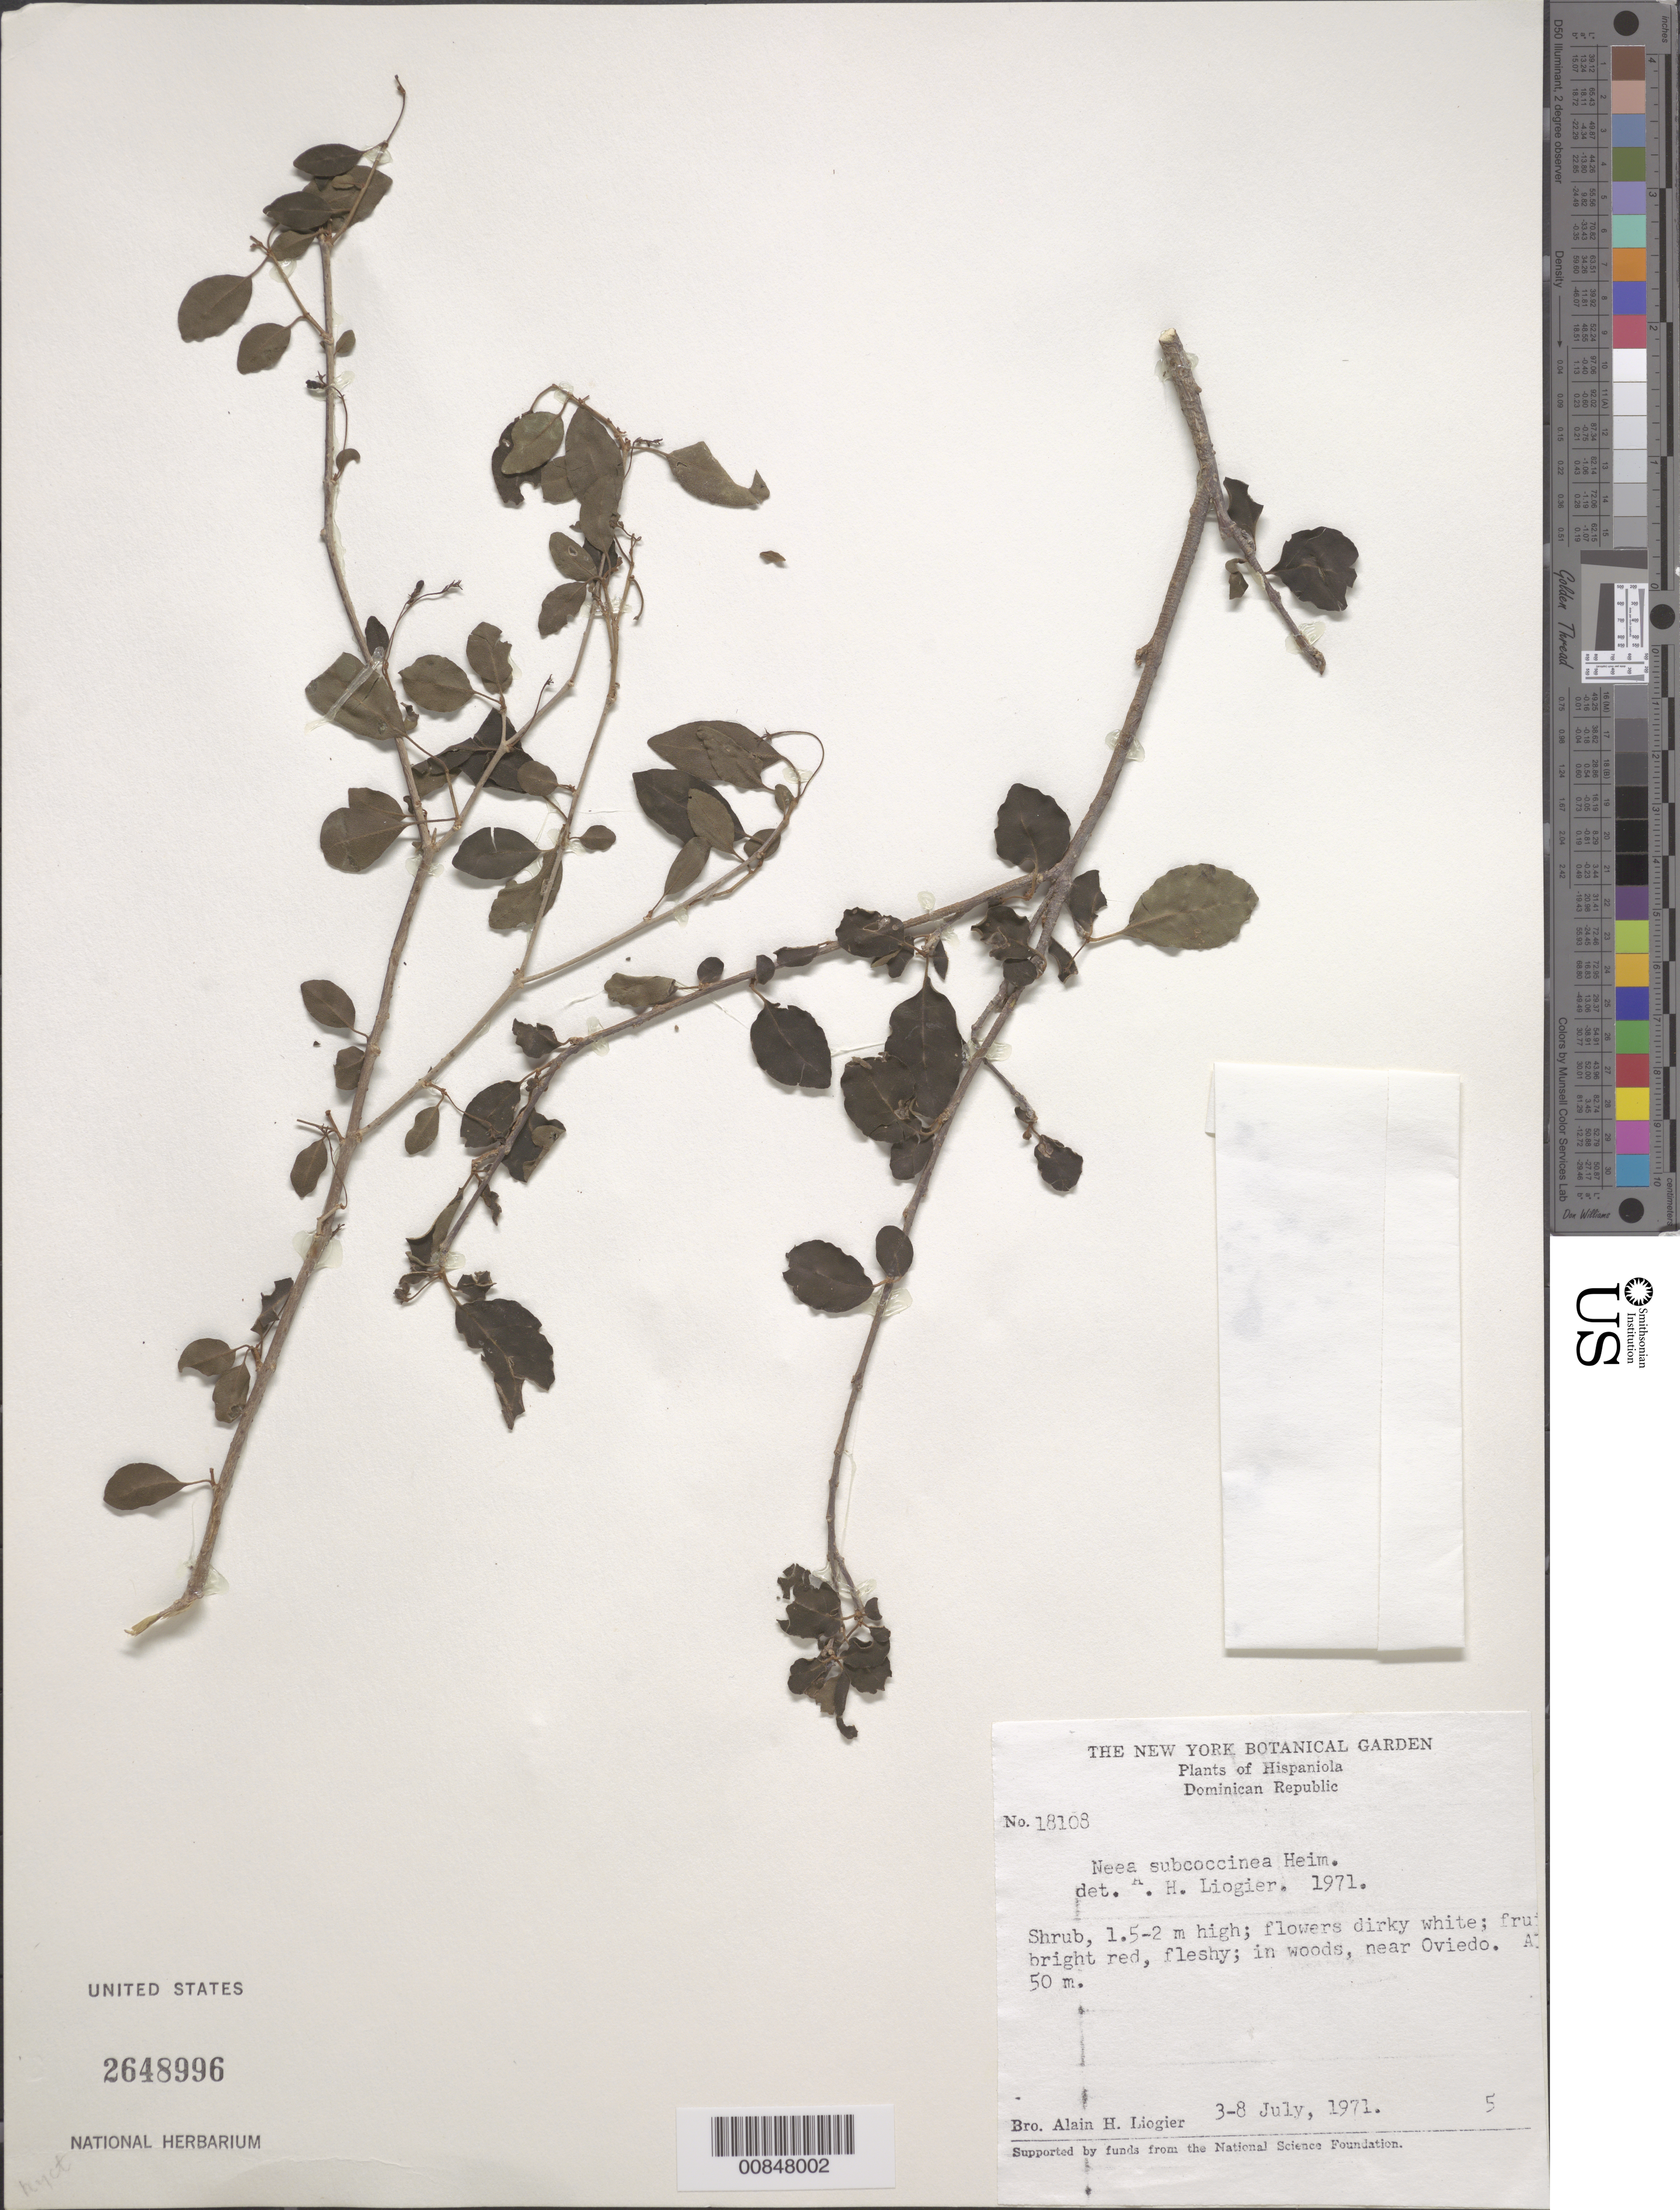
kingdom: Plantae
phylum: Tracheophyta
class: Magnoliopsida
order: Caryophyllales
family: Nyctaginaceae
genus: Neea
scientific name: Neea subcoccinea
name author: Heimerl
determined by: Liogier, Alain H.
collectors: A. H. Liogier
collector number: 18108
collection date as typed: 03 Jul 1971 to 08 Jul 1971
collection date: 1971-07-03/1971-07-08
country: Dominican Republic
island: Hispaniola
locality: Near Oviedo.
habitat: In woods.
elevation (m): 50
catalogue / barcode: US 2648996